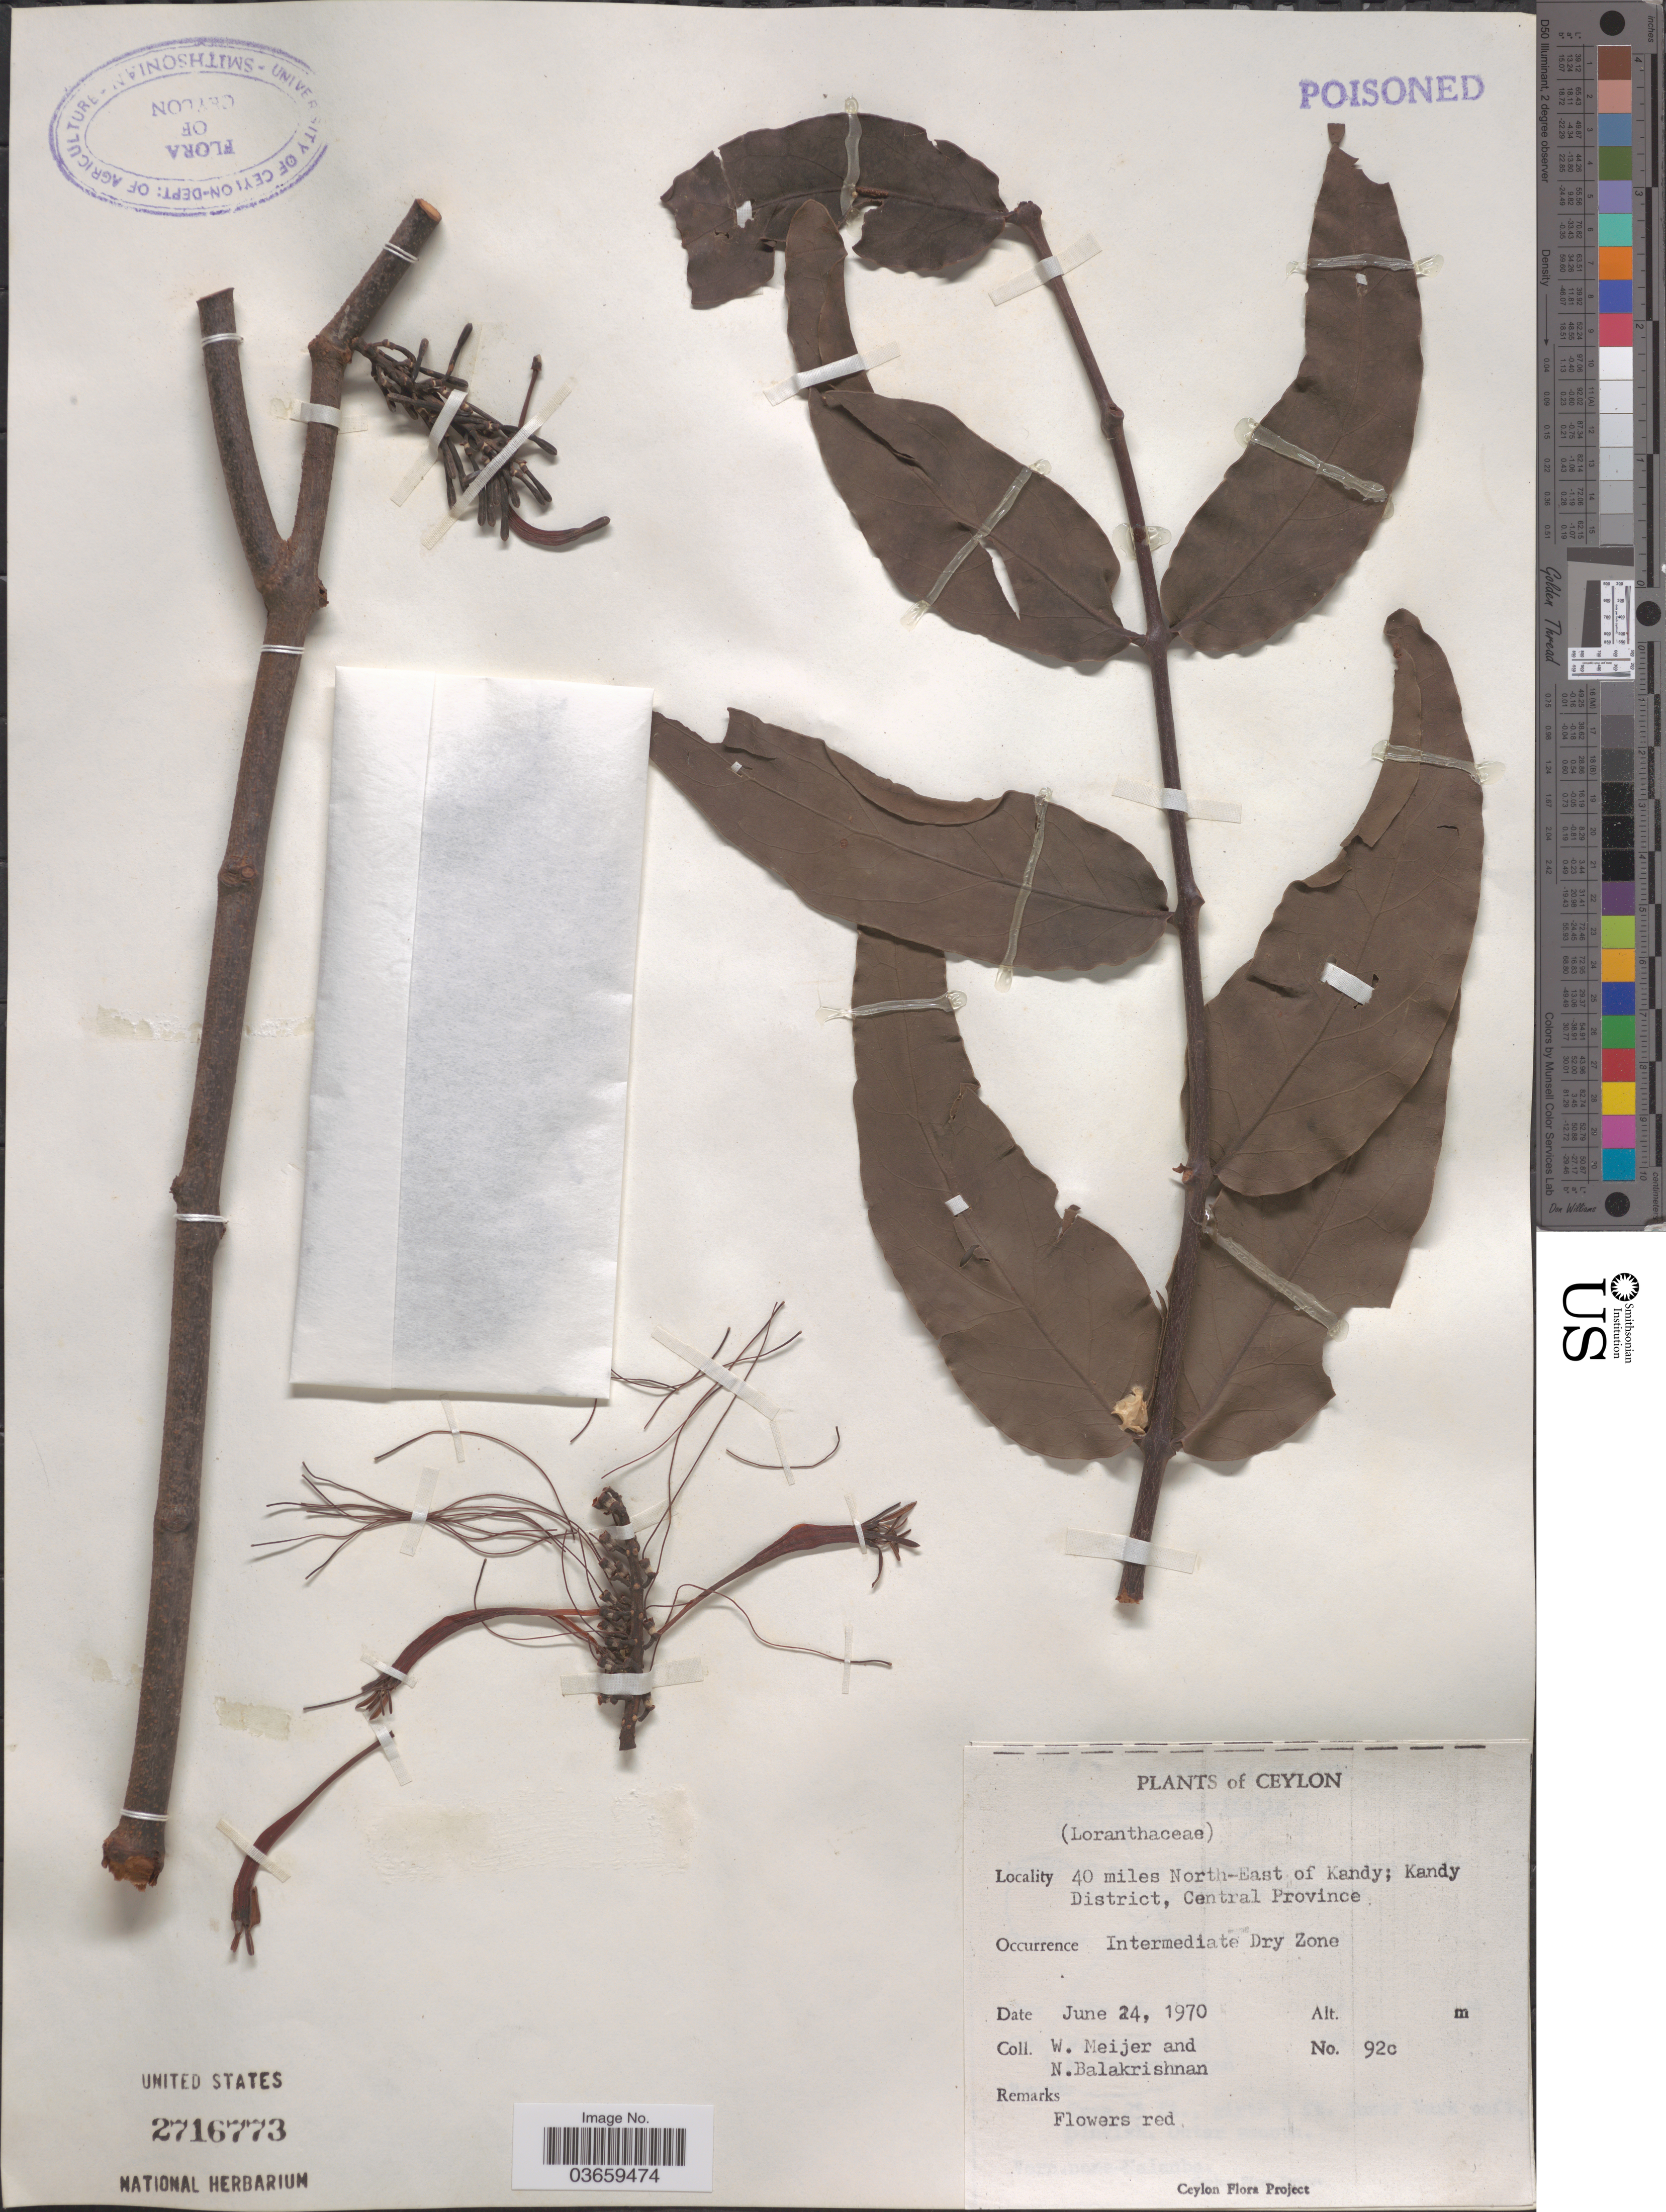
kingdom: Plantae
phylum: Tracheophyta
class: Magnoliopsida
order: Santalales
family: Loranthaceae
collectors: W. Meijer & N. Balakrishnan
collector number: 92c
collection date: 1970-06-24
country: Sri Lanka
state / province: Central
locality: Ceylon. 40 miles North-East of Kandy; Kandy District.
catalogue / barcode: US 2716773